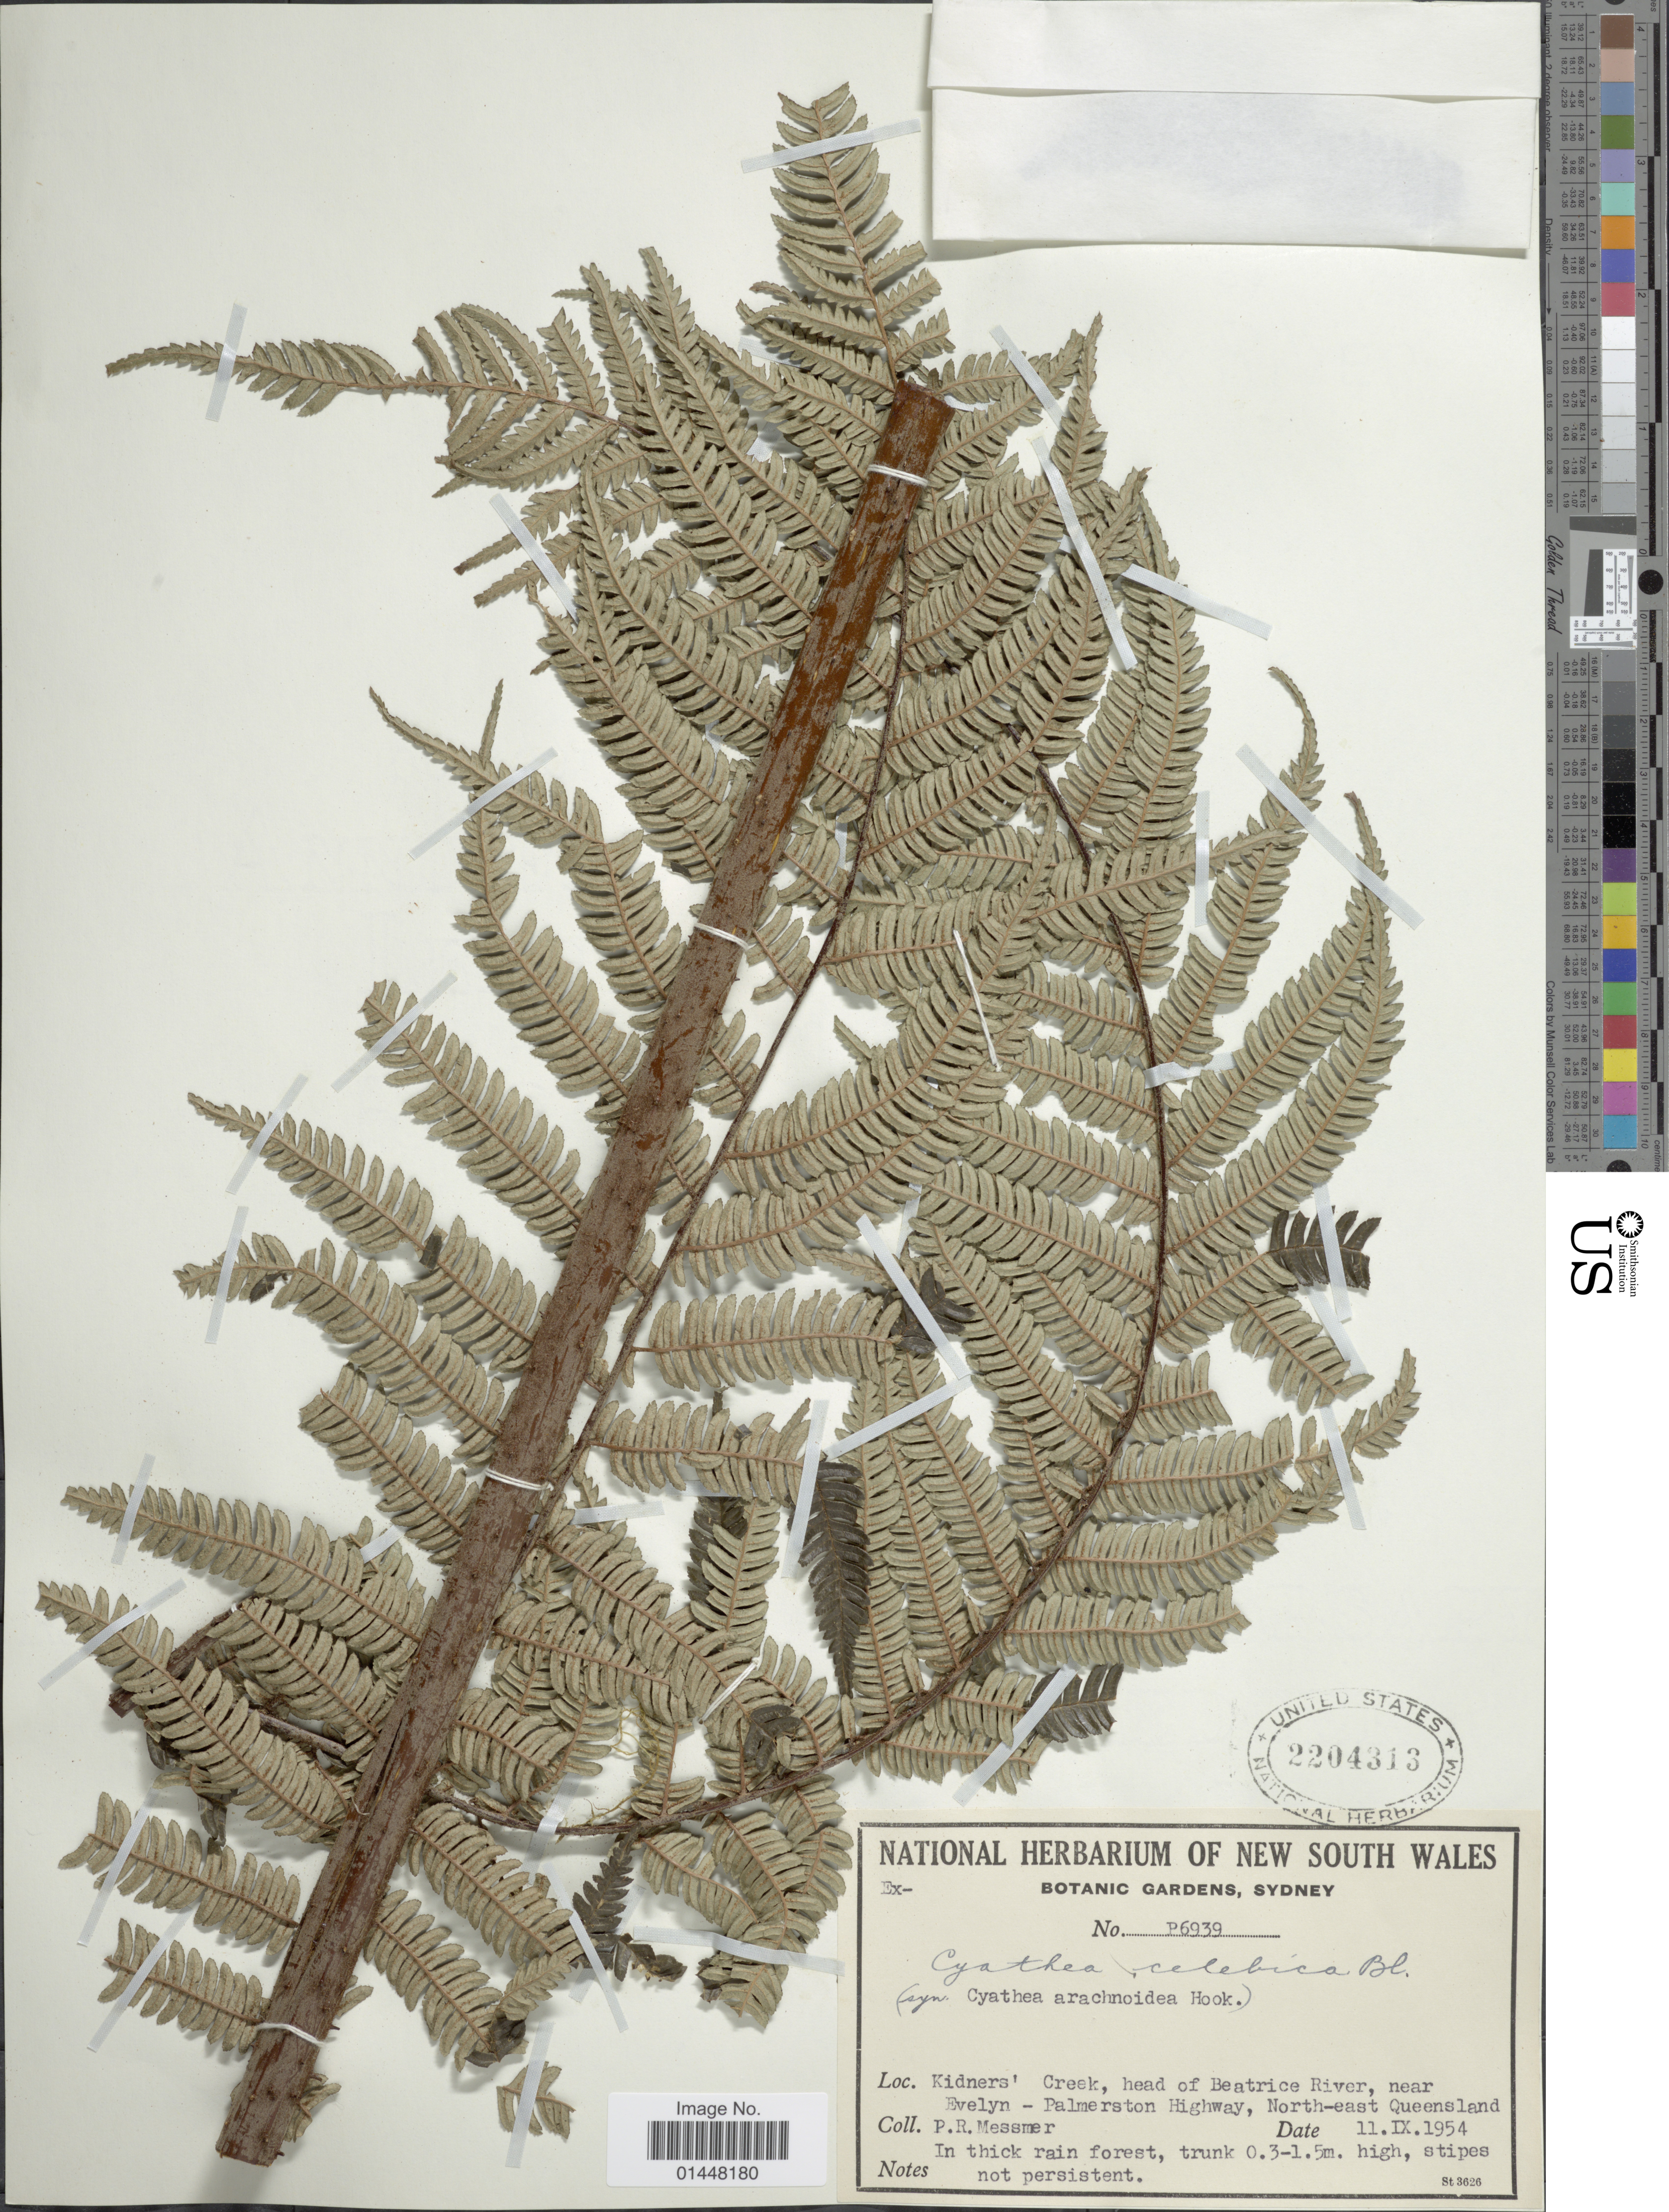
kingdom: Plantae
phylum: Tracheophyta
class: Polypodiopsida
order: Cyatheales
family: Cyatheaceae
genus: Sphaeropteris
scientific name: Sphaeropteris celebica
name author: (Blume) R.M. Tryon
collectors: P. Messmer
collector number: P6939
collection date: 1954-09-11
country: Australia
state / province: Queensland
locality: Kidners' Creek, head of Beatrice River, near Evelyn - Palmerston Highway, North-east Queensland.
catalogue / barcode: US 2204313